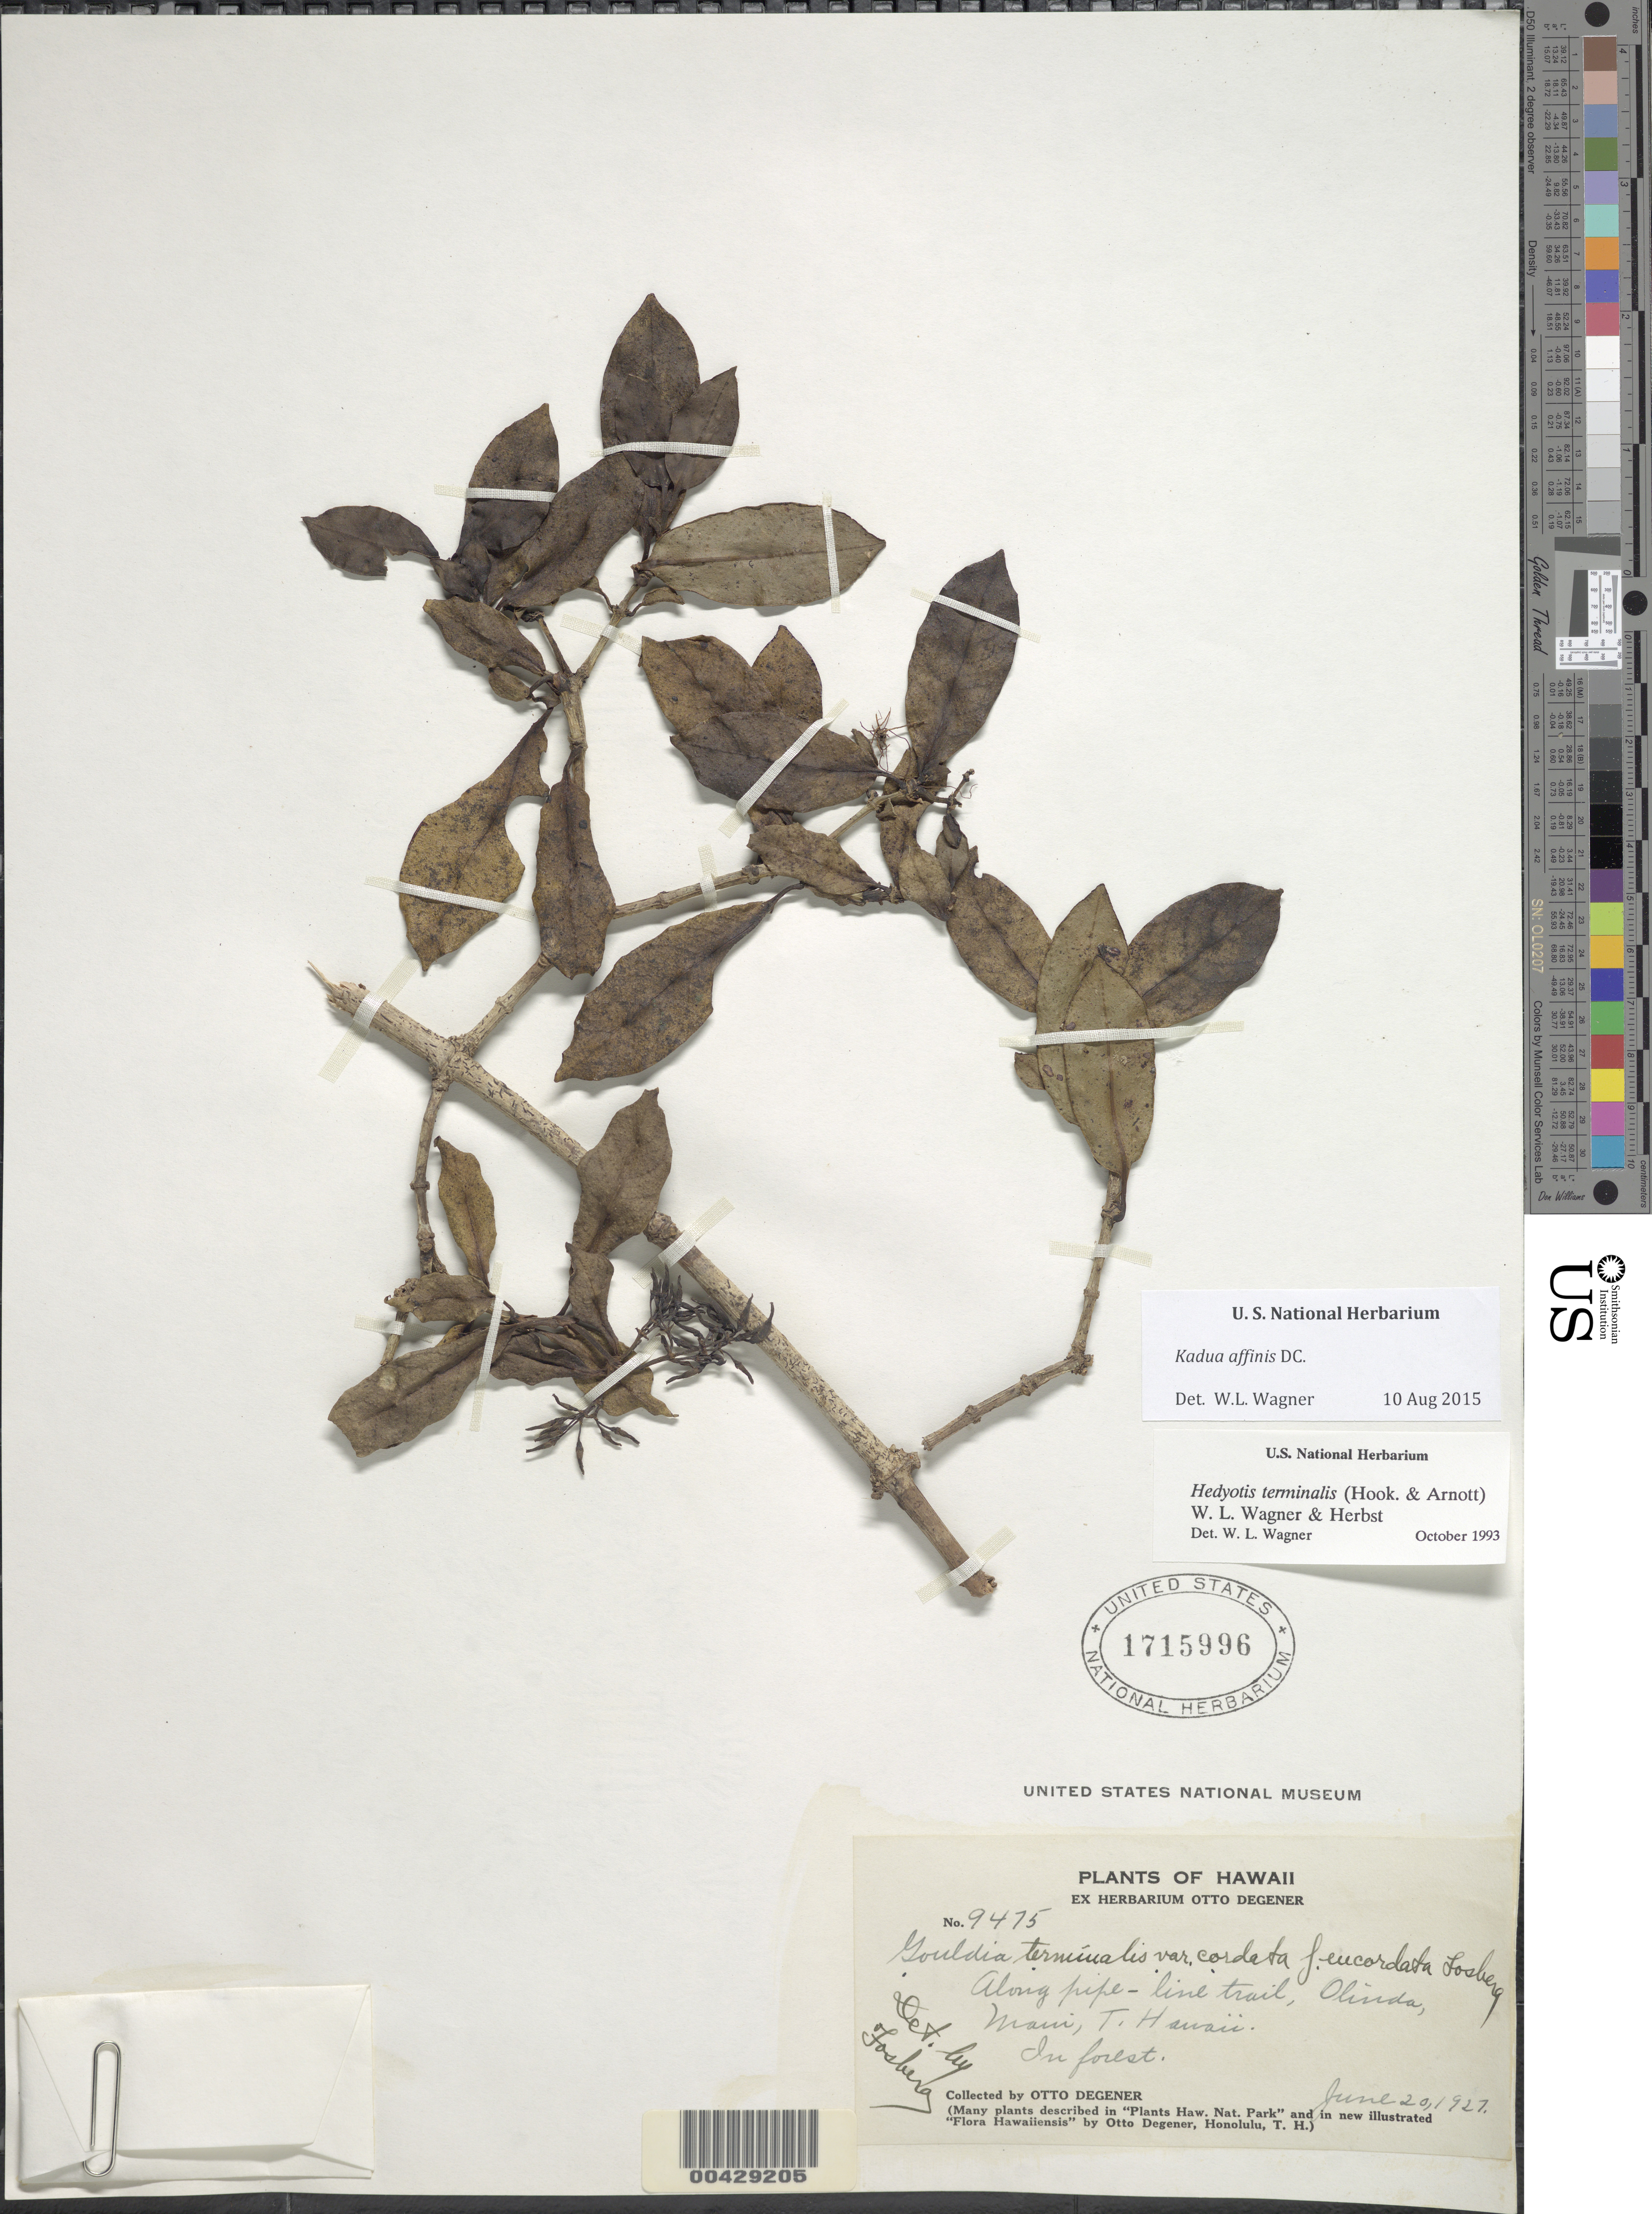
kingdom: Plantae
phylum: Tracheophyta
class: Magnoliopsida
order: Gentianales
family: Rubiaceae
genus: Kadua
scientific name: Kadua affinis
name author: DC.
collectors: O. Degener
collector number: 9475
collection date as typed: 20 Jun 1927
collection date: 1927-06-20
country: United States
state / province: Hawaii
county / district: Maui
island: Maui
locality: Along pipe-line trail, Olinda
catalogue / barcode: US 1715996